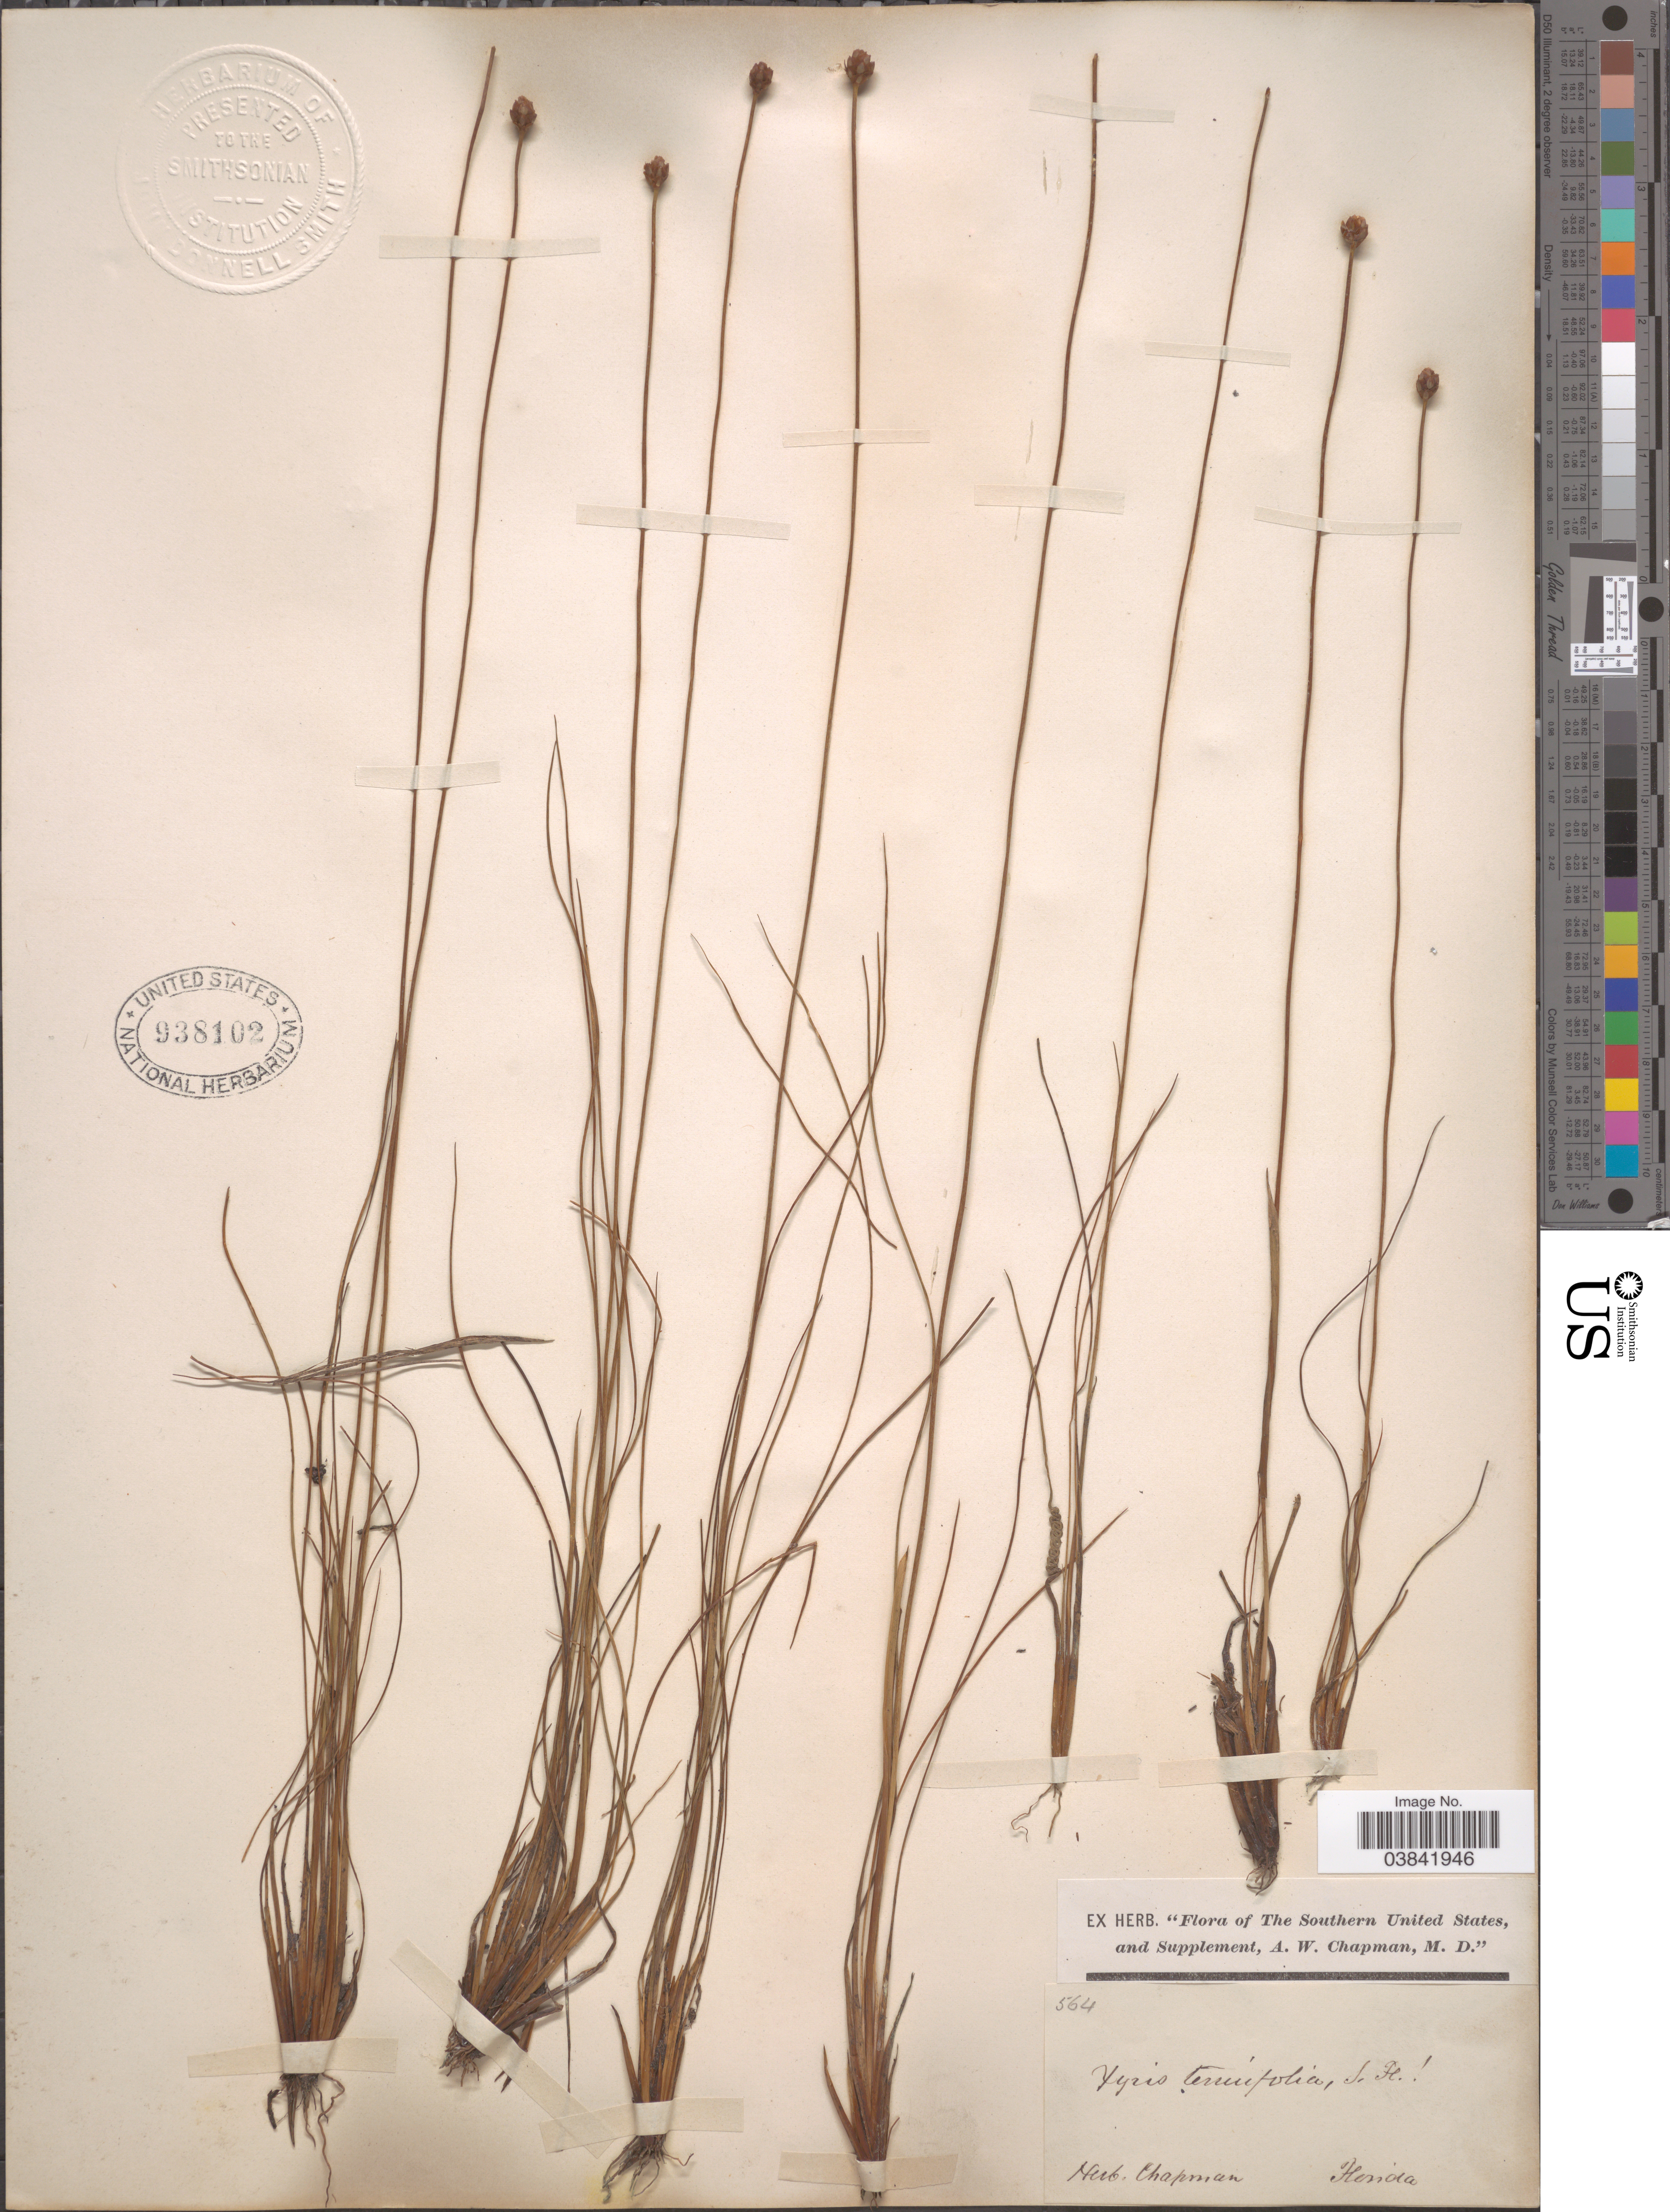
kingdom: Plantae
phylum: Tracheophyta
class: Liliopsida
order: Poales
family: Xyridaceae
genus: Xyris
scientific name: Xyris tenuifolia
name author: Chapm.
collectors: ex herb. Chapman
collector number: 564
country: United States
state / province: Florida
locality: Southern United States.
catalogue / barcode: US 938102